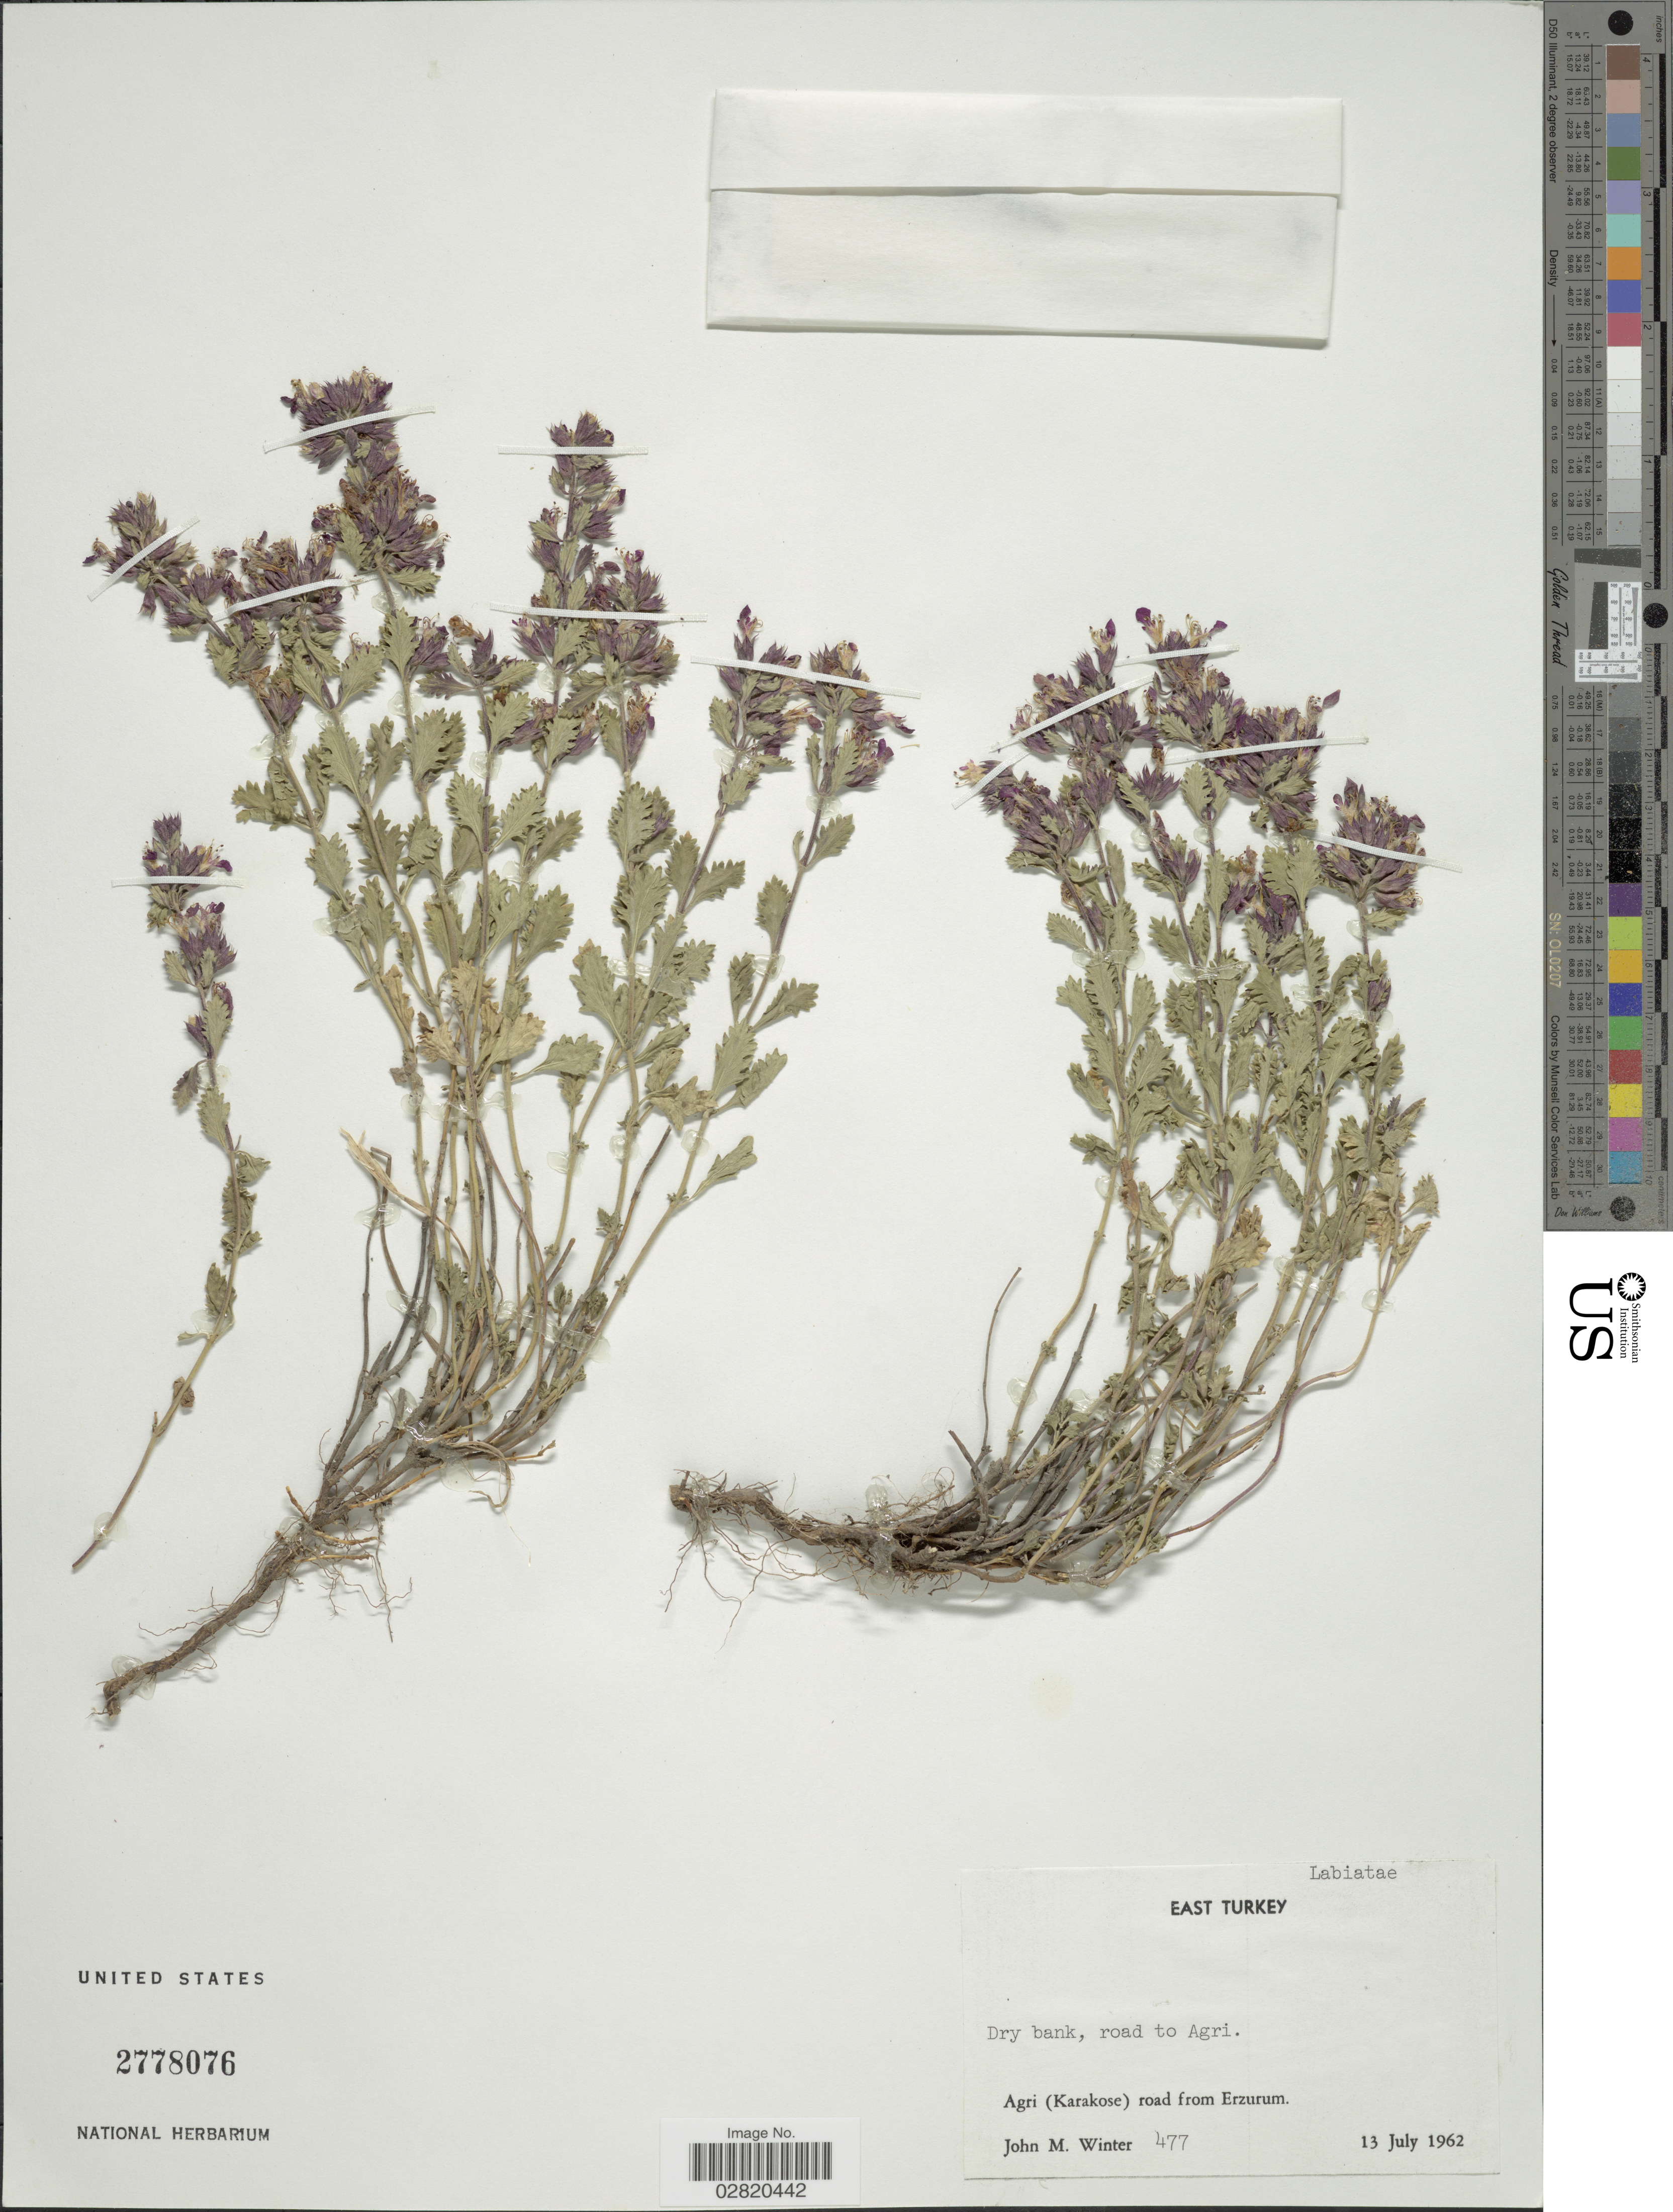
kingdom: Plantae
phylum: Tracheophyta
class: Magnoliopsida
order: Lamiales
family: Lamiaceae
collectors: J. M. Winter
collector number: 477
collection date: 1962-07-13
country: Turkey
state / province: Agri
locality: East Turkey. Dry bank, road to Agri, (Karakose) road from Erzurum.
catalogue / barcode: US 2778076